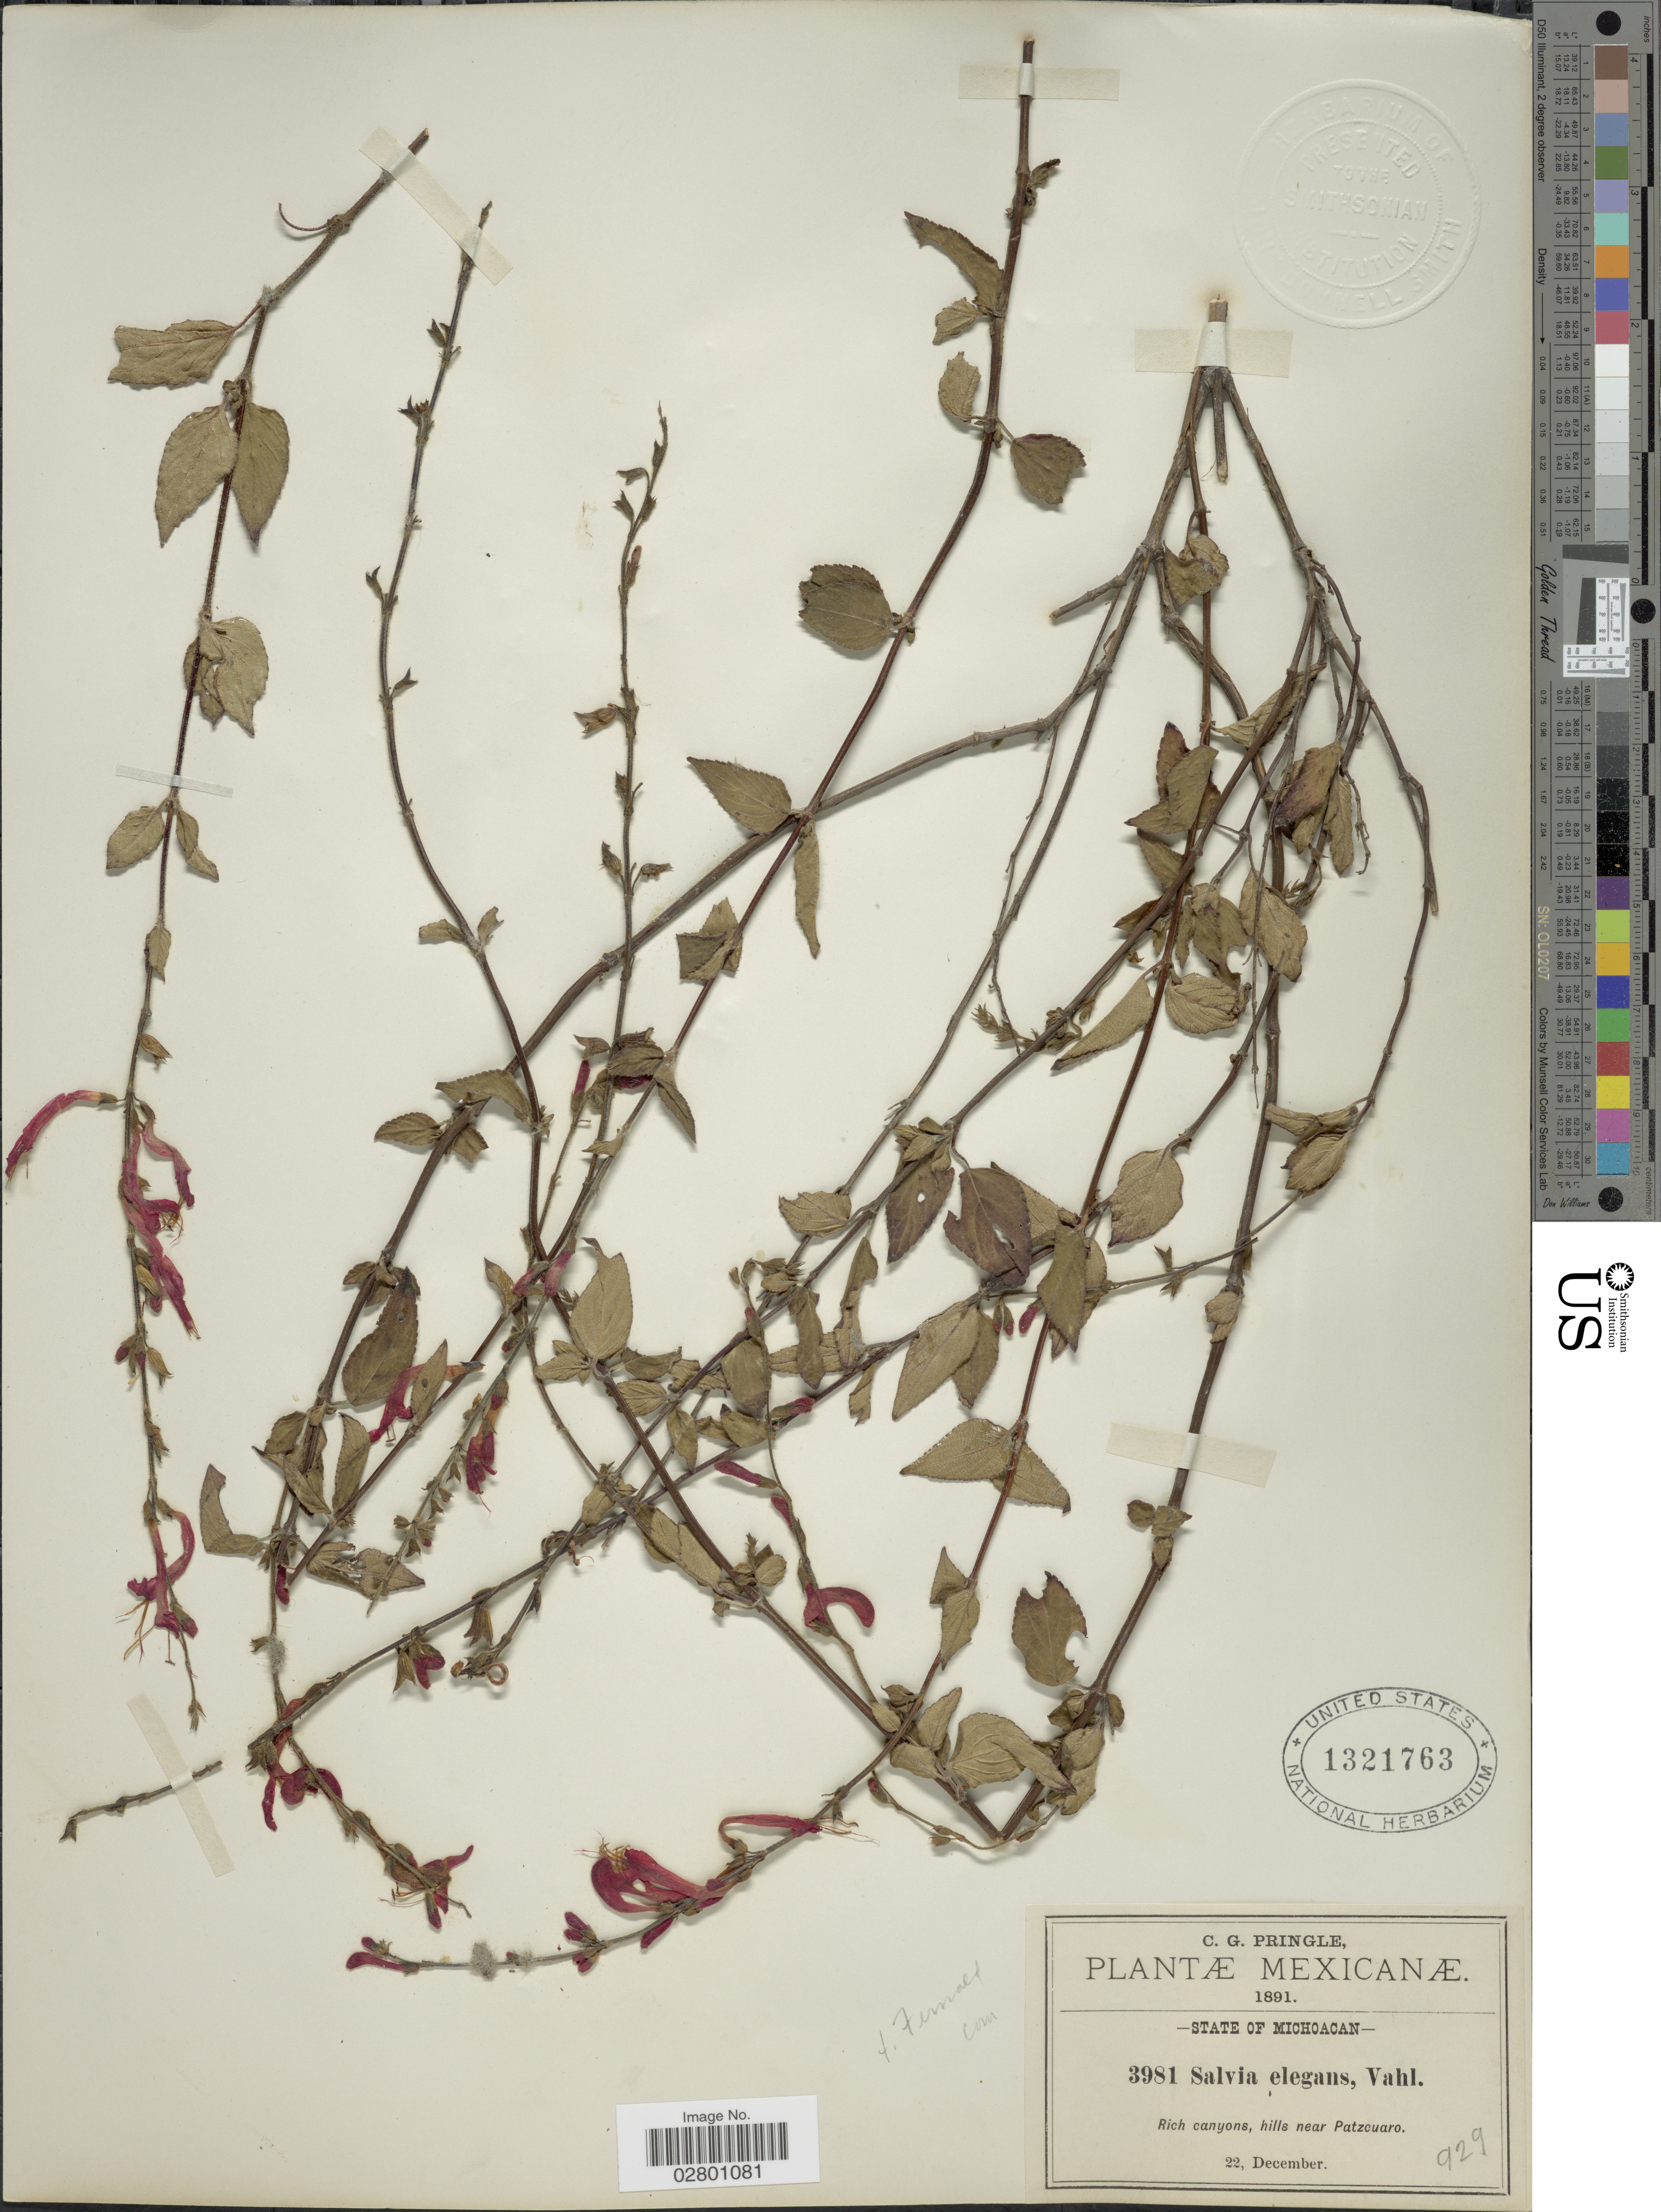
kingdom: Plantae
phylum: Tracheophyta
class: Magnoliopsida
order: Lamiales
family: Lamiaceae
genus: Salvia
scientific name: Salvia elegans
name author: Vahl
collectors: C. G. Pringle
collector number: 3981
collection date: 1891-12-22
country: Mexico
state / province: Michoacán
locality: Mexicanæ. Rich canyons, hills near Patzcuaro.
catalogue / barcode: US 1321763